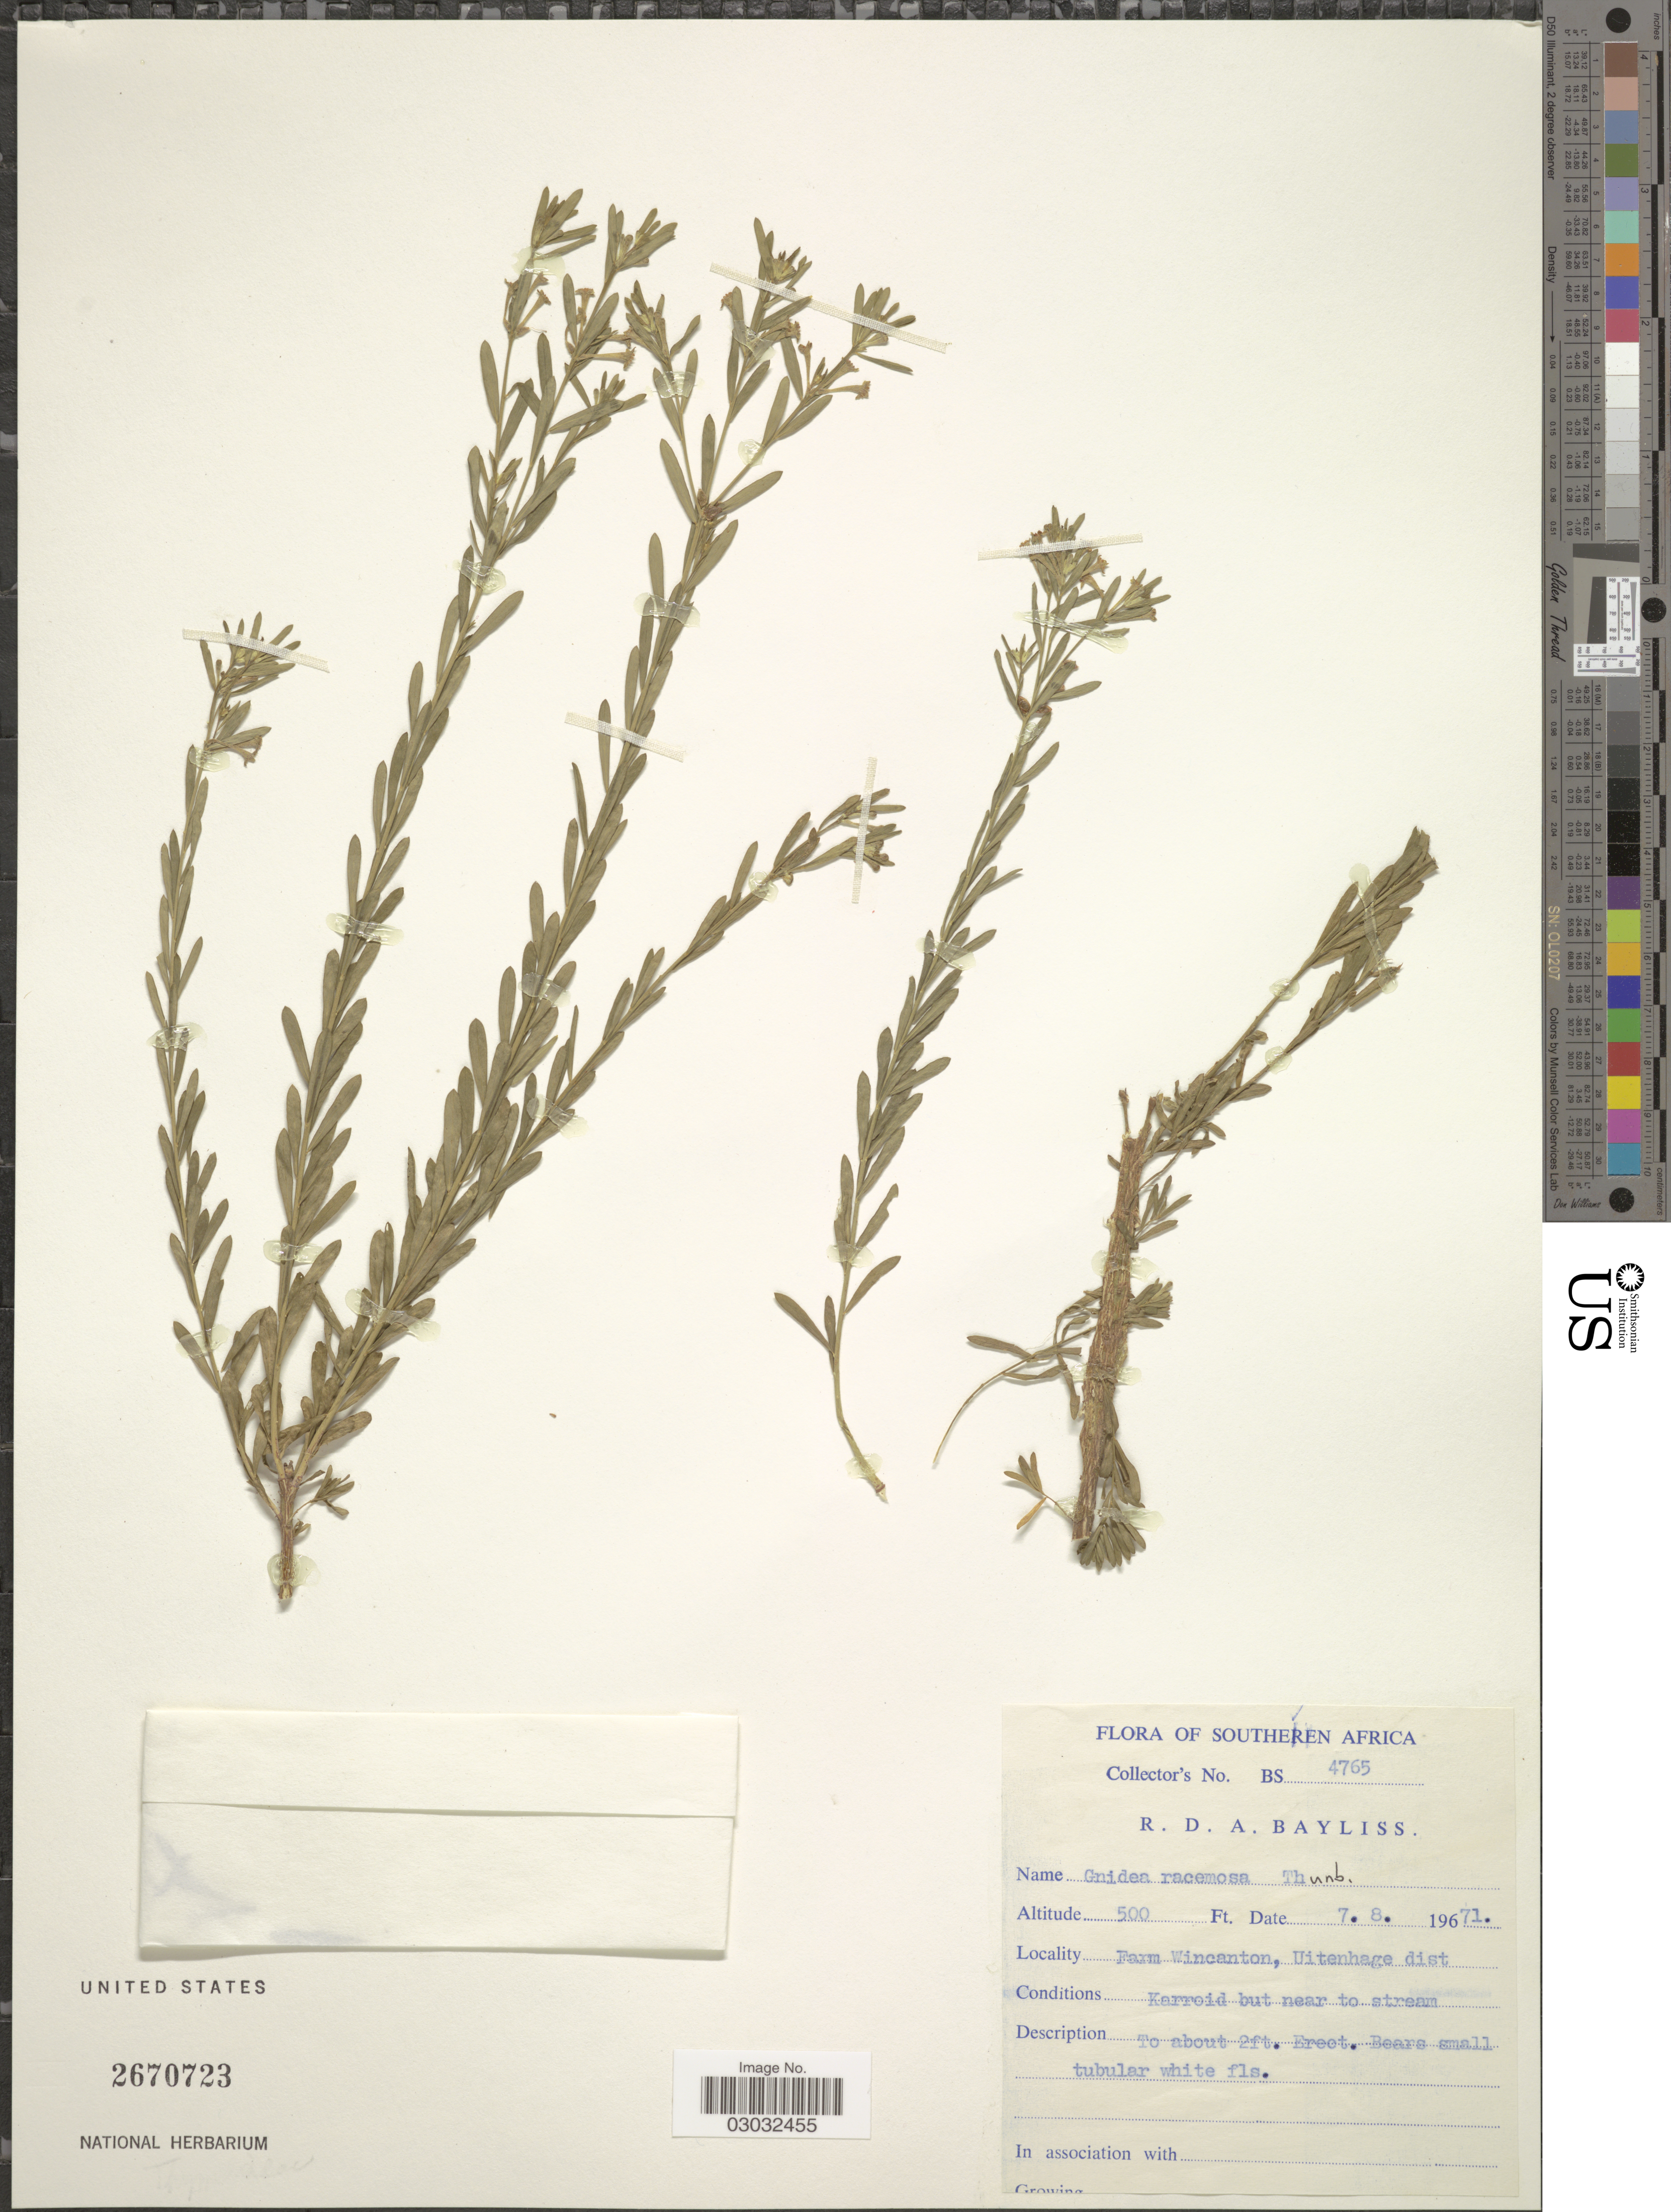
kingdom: Plantae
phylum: Tracheophyta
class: Magnoliopsida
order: Malvales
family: Thymelaeaceae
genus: Gnidia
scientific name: Gnidia racemosa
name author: Thunb.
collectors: R. Bayliss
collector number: BS4765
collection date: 1971-08-07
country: South Africa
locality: Southern Africa. Farm Wincanton, Uitenhage dist.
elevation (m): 152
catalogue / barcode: US 2670723